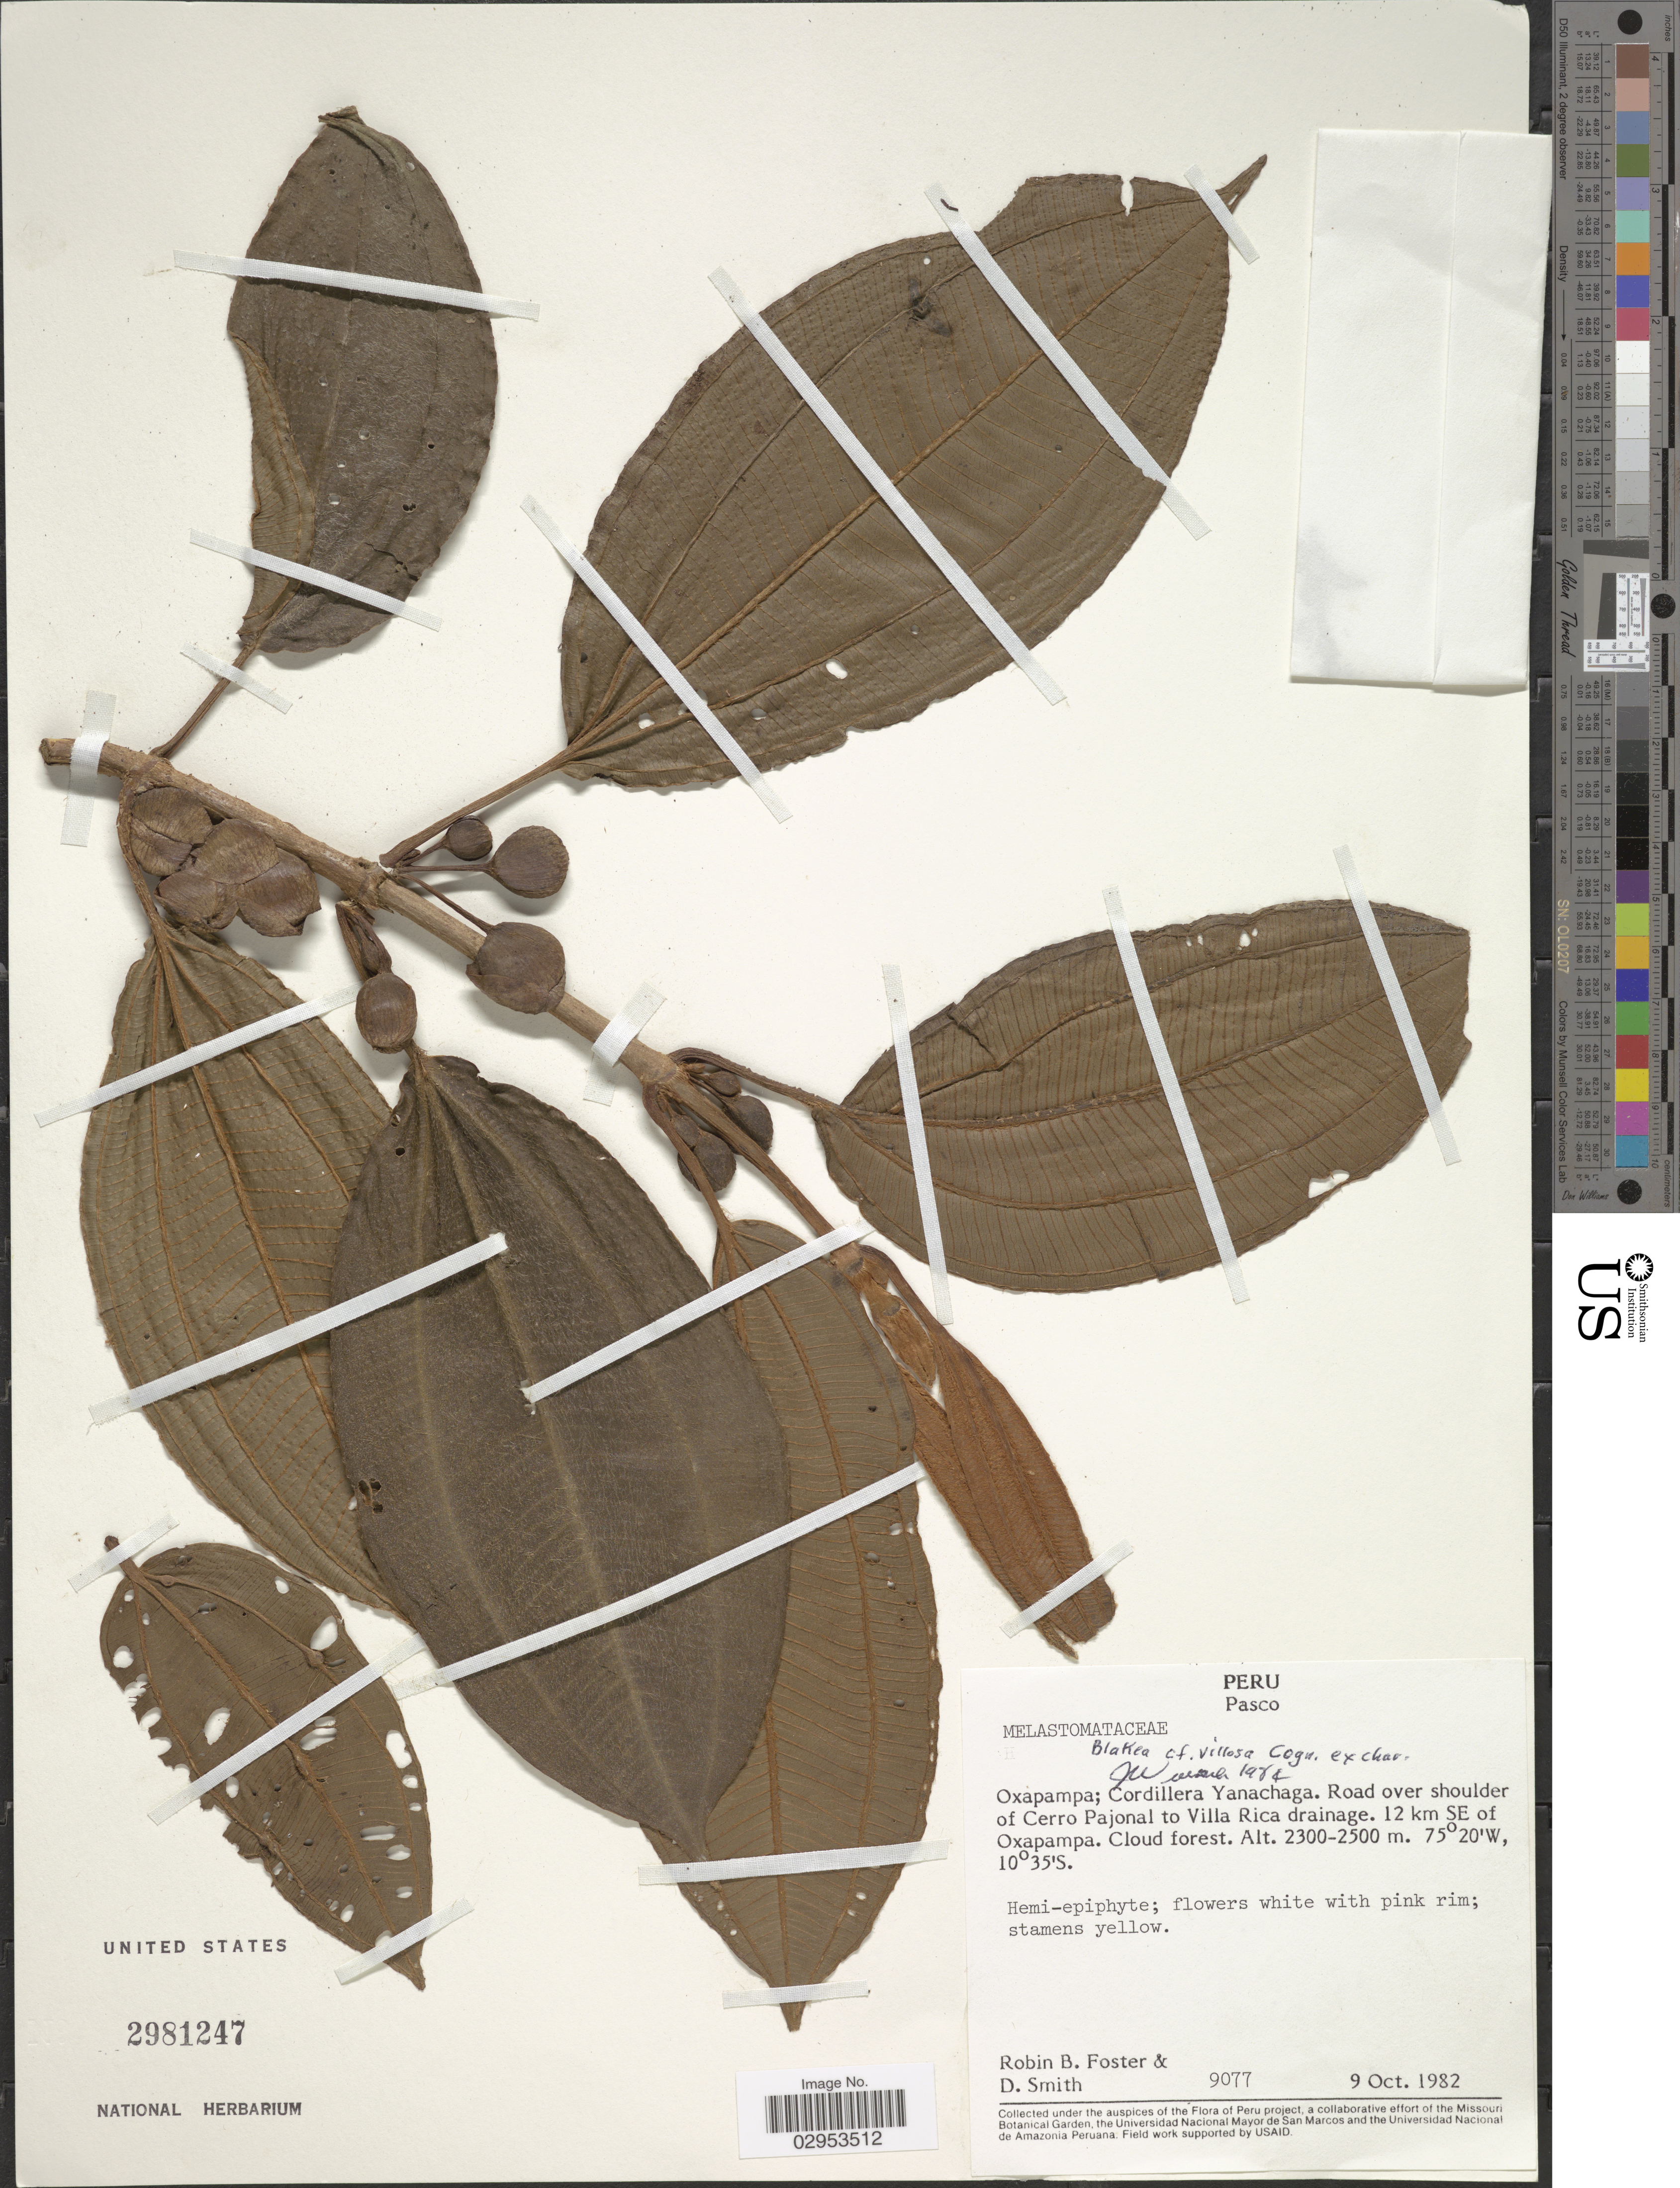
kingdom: Plantae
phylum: Tracheophyta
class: Magnoliopsida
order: Myrtales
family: Melastomataceae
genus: Blakea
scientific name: Blakea villosa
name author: Cogn.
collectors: R. B. Foster & D. Smith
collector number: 9077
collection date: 1982-10-09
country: Peru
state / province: Pasco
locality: Oxapampa; Cordillera Yanachaga. Road over shoulder of Cerro Pajonal to Villa Rica drainage. 12 km SE of Oxapampa.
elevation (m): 2300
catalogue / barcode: US 2981247